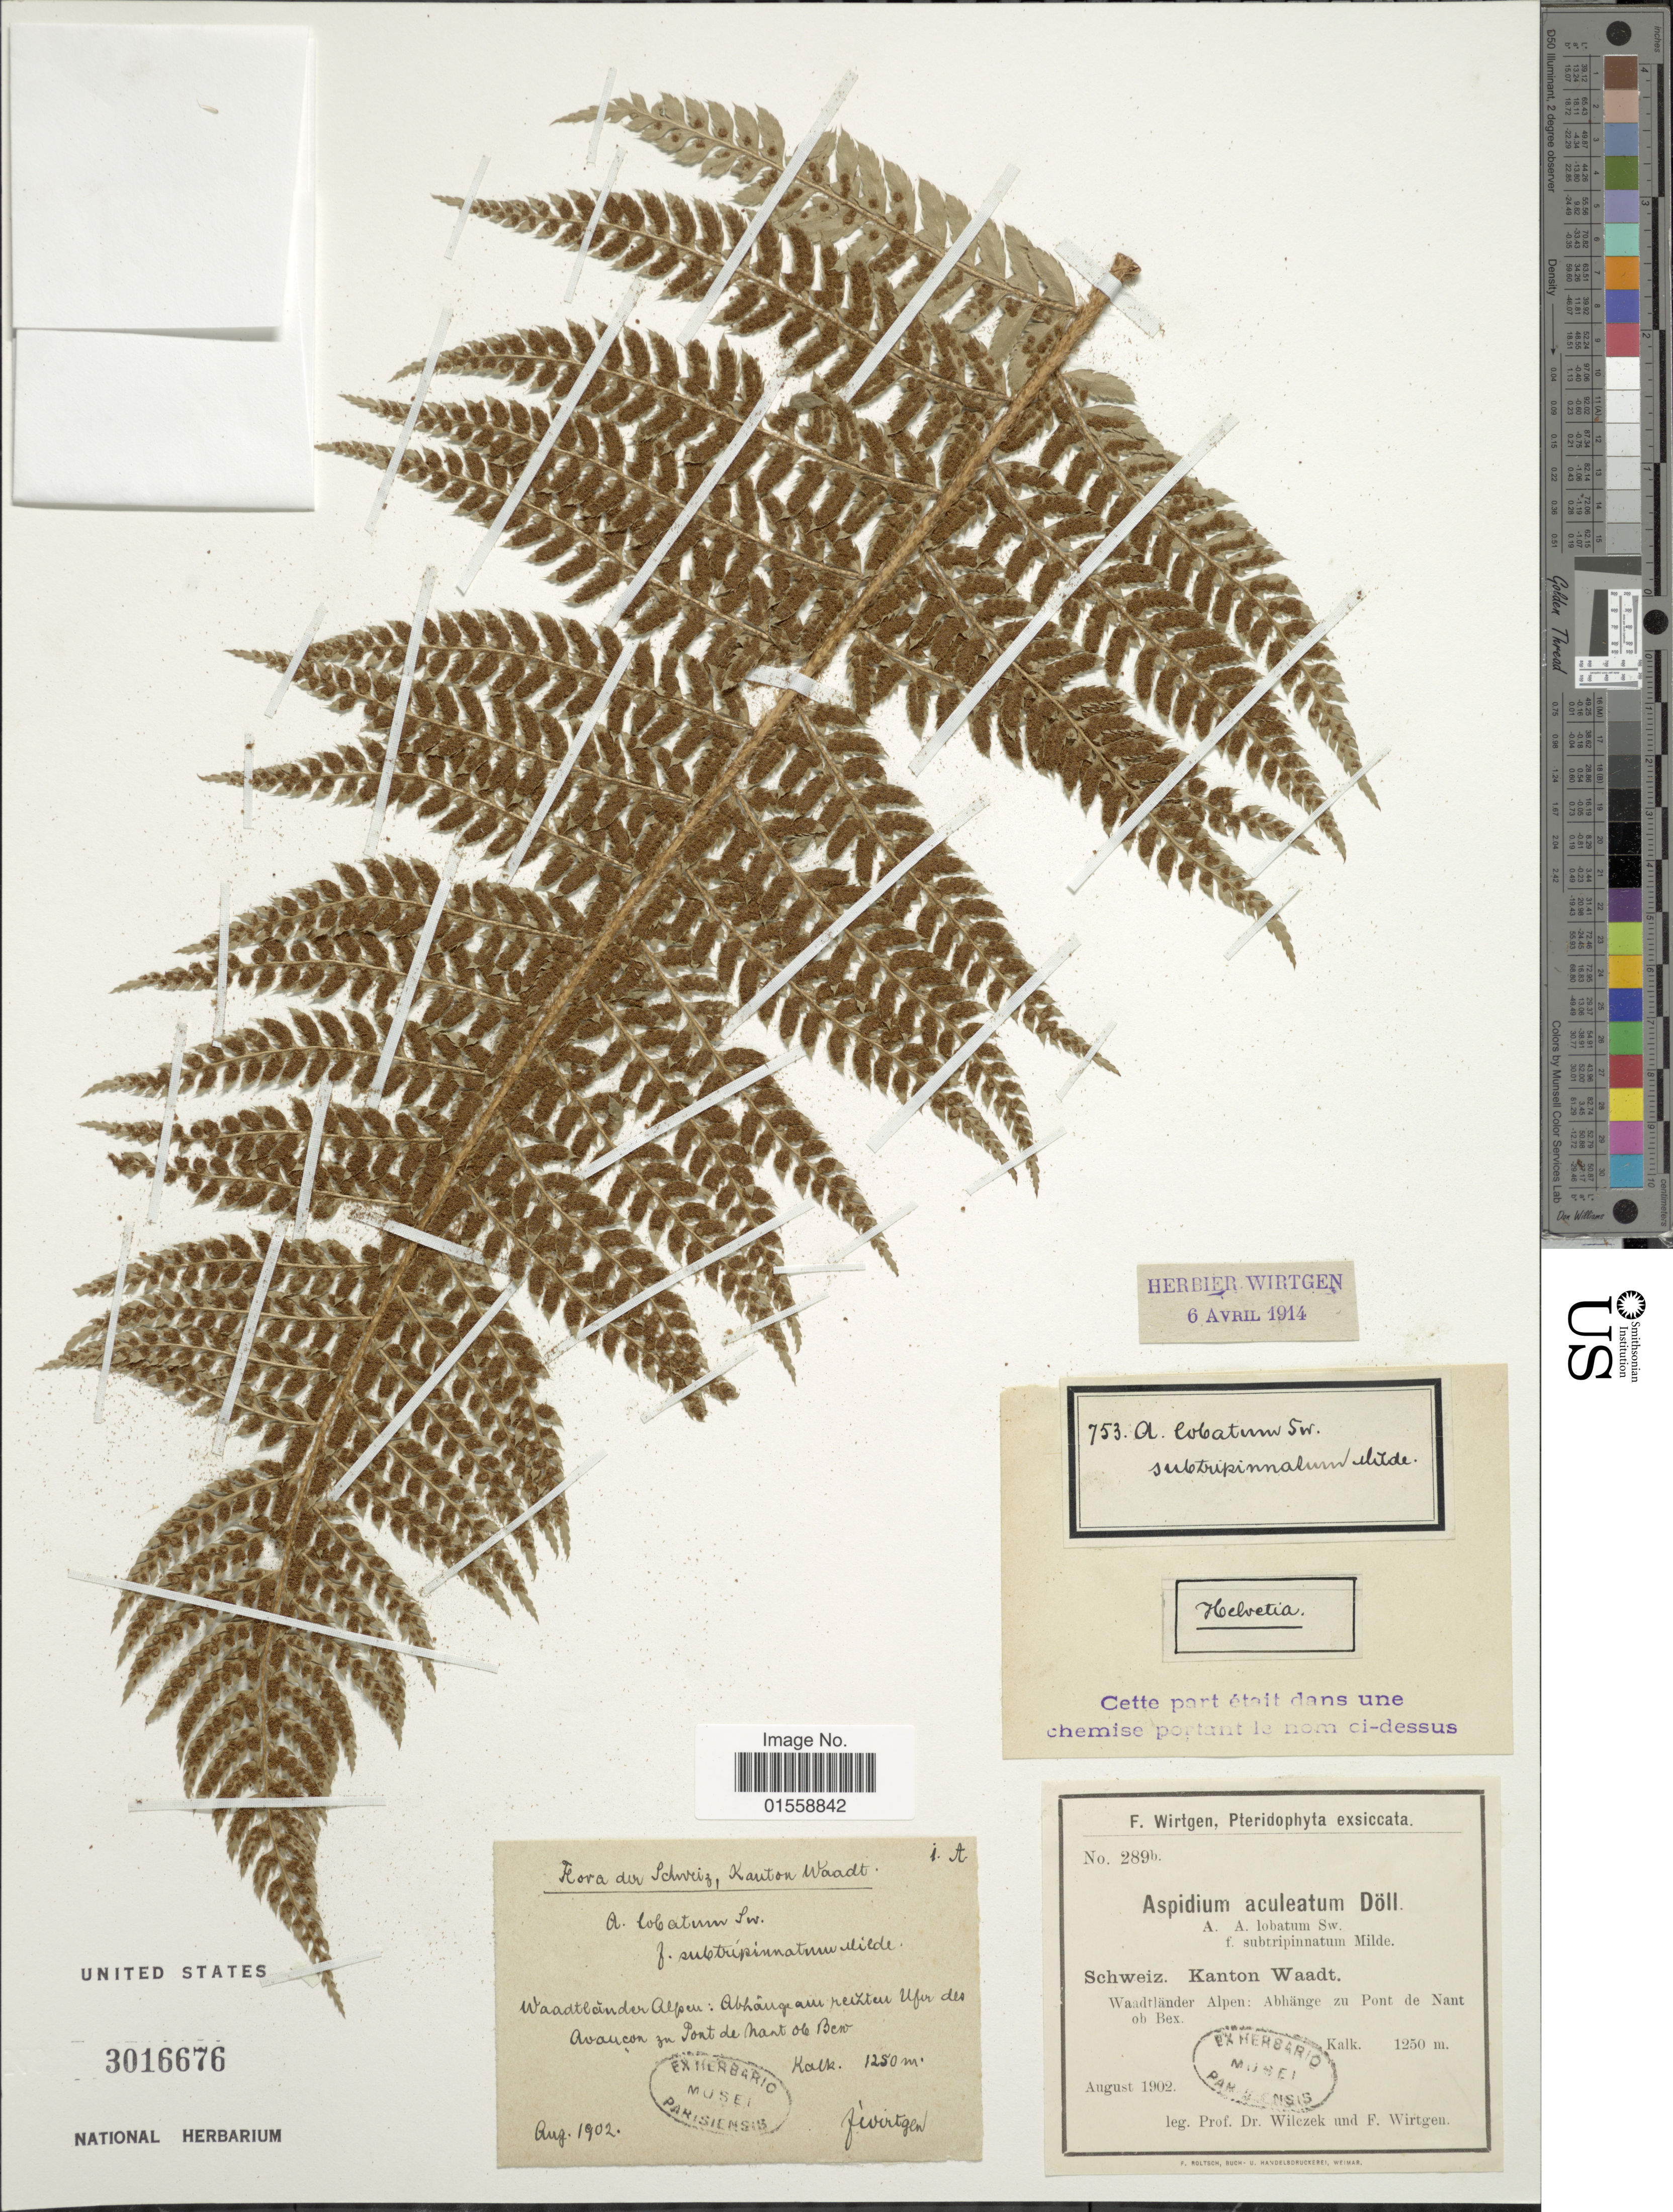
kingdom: Plantae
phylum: Tracheophyta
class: Polypodiopsida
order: Polypodiales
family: Dryopteridaceae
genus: Polystichum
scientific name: Polystichum x luerssenii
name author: (Dörfl.) Hahne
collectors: -. Wilezek & F. Wirtgen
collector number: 289b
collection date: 1902-08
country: Switzerland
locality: Schweiz, Kanton Waadt, Waadtlander Alpen: Abhange zu Pont de Nant ob Bex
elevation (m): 1250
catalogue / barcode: US 3016676